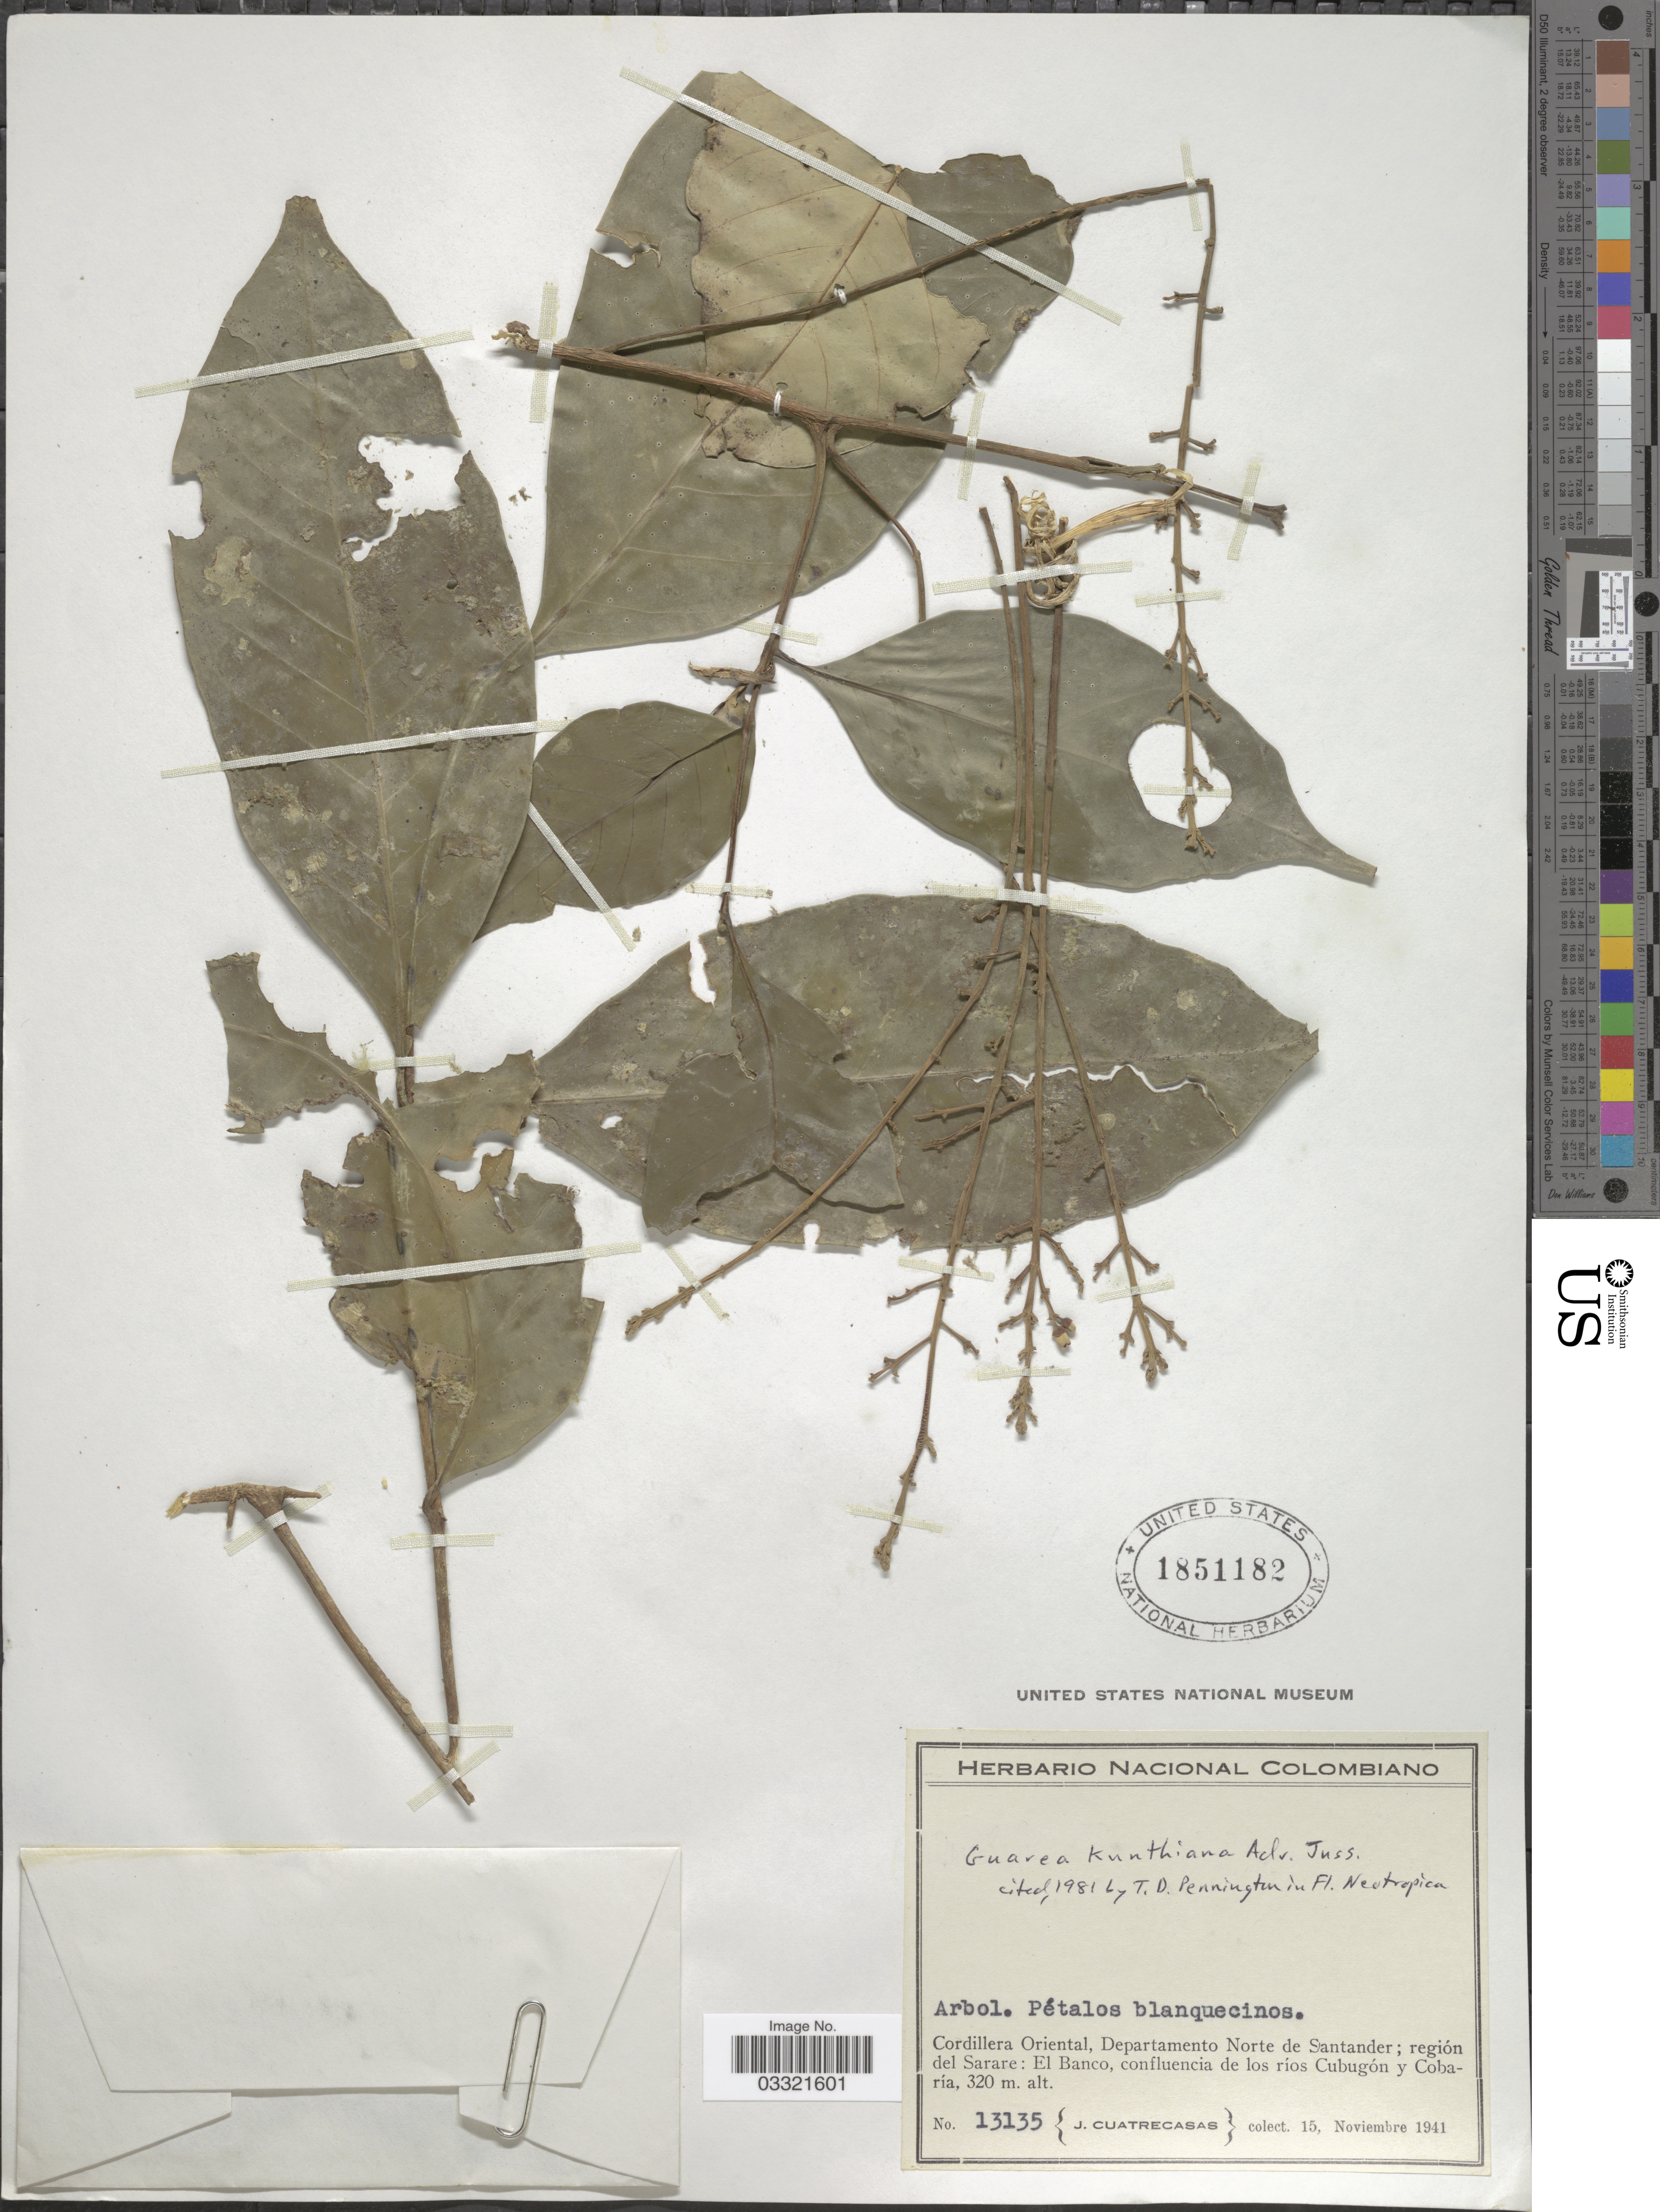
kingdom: Plantae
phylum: Tracheophyta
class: Magnoliopsida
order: Sapindales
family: Meliaceae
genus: Guarea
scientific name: Guarea kunthiana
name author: A. Juss.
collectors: J. Cuatrecasas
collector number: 13135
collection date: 1941-11-15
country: Colombia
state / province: Norte de Santander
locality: Cordillera Oriental, Departamento Norte de Santander; región del Sarare: El Banco, confluencia de los ríos Cubugón y Cobaría.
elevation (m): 320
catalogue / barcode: US 1851182